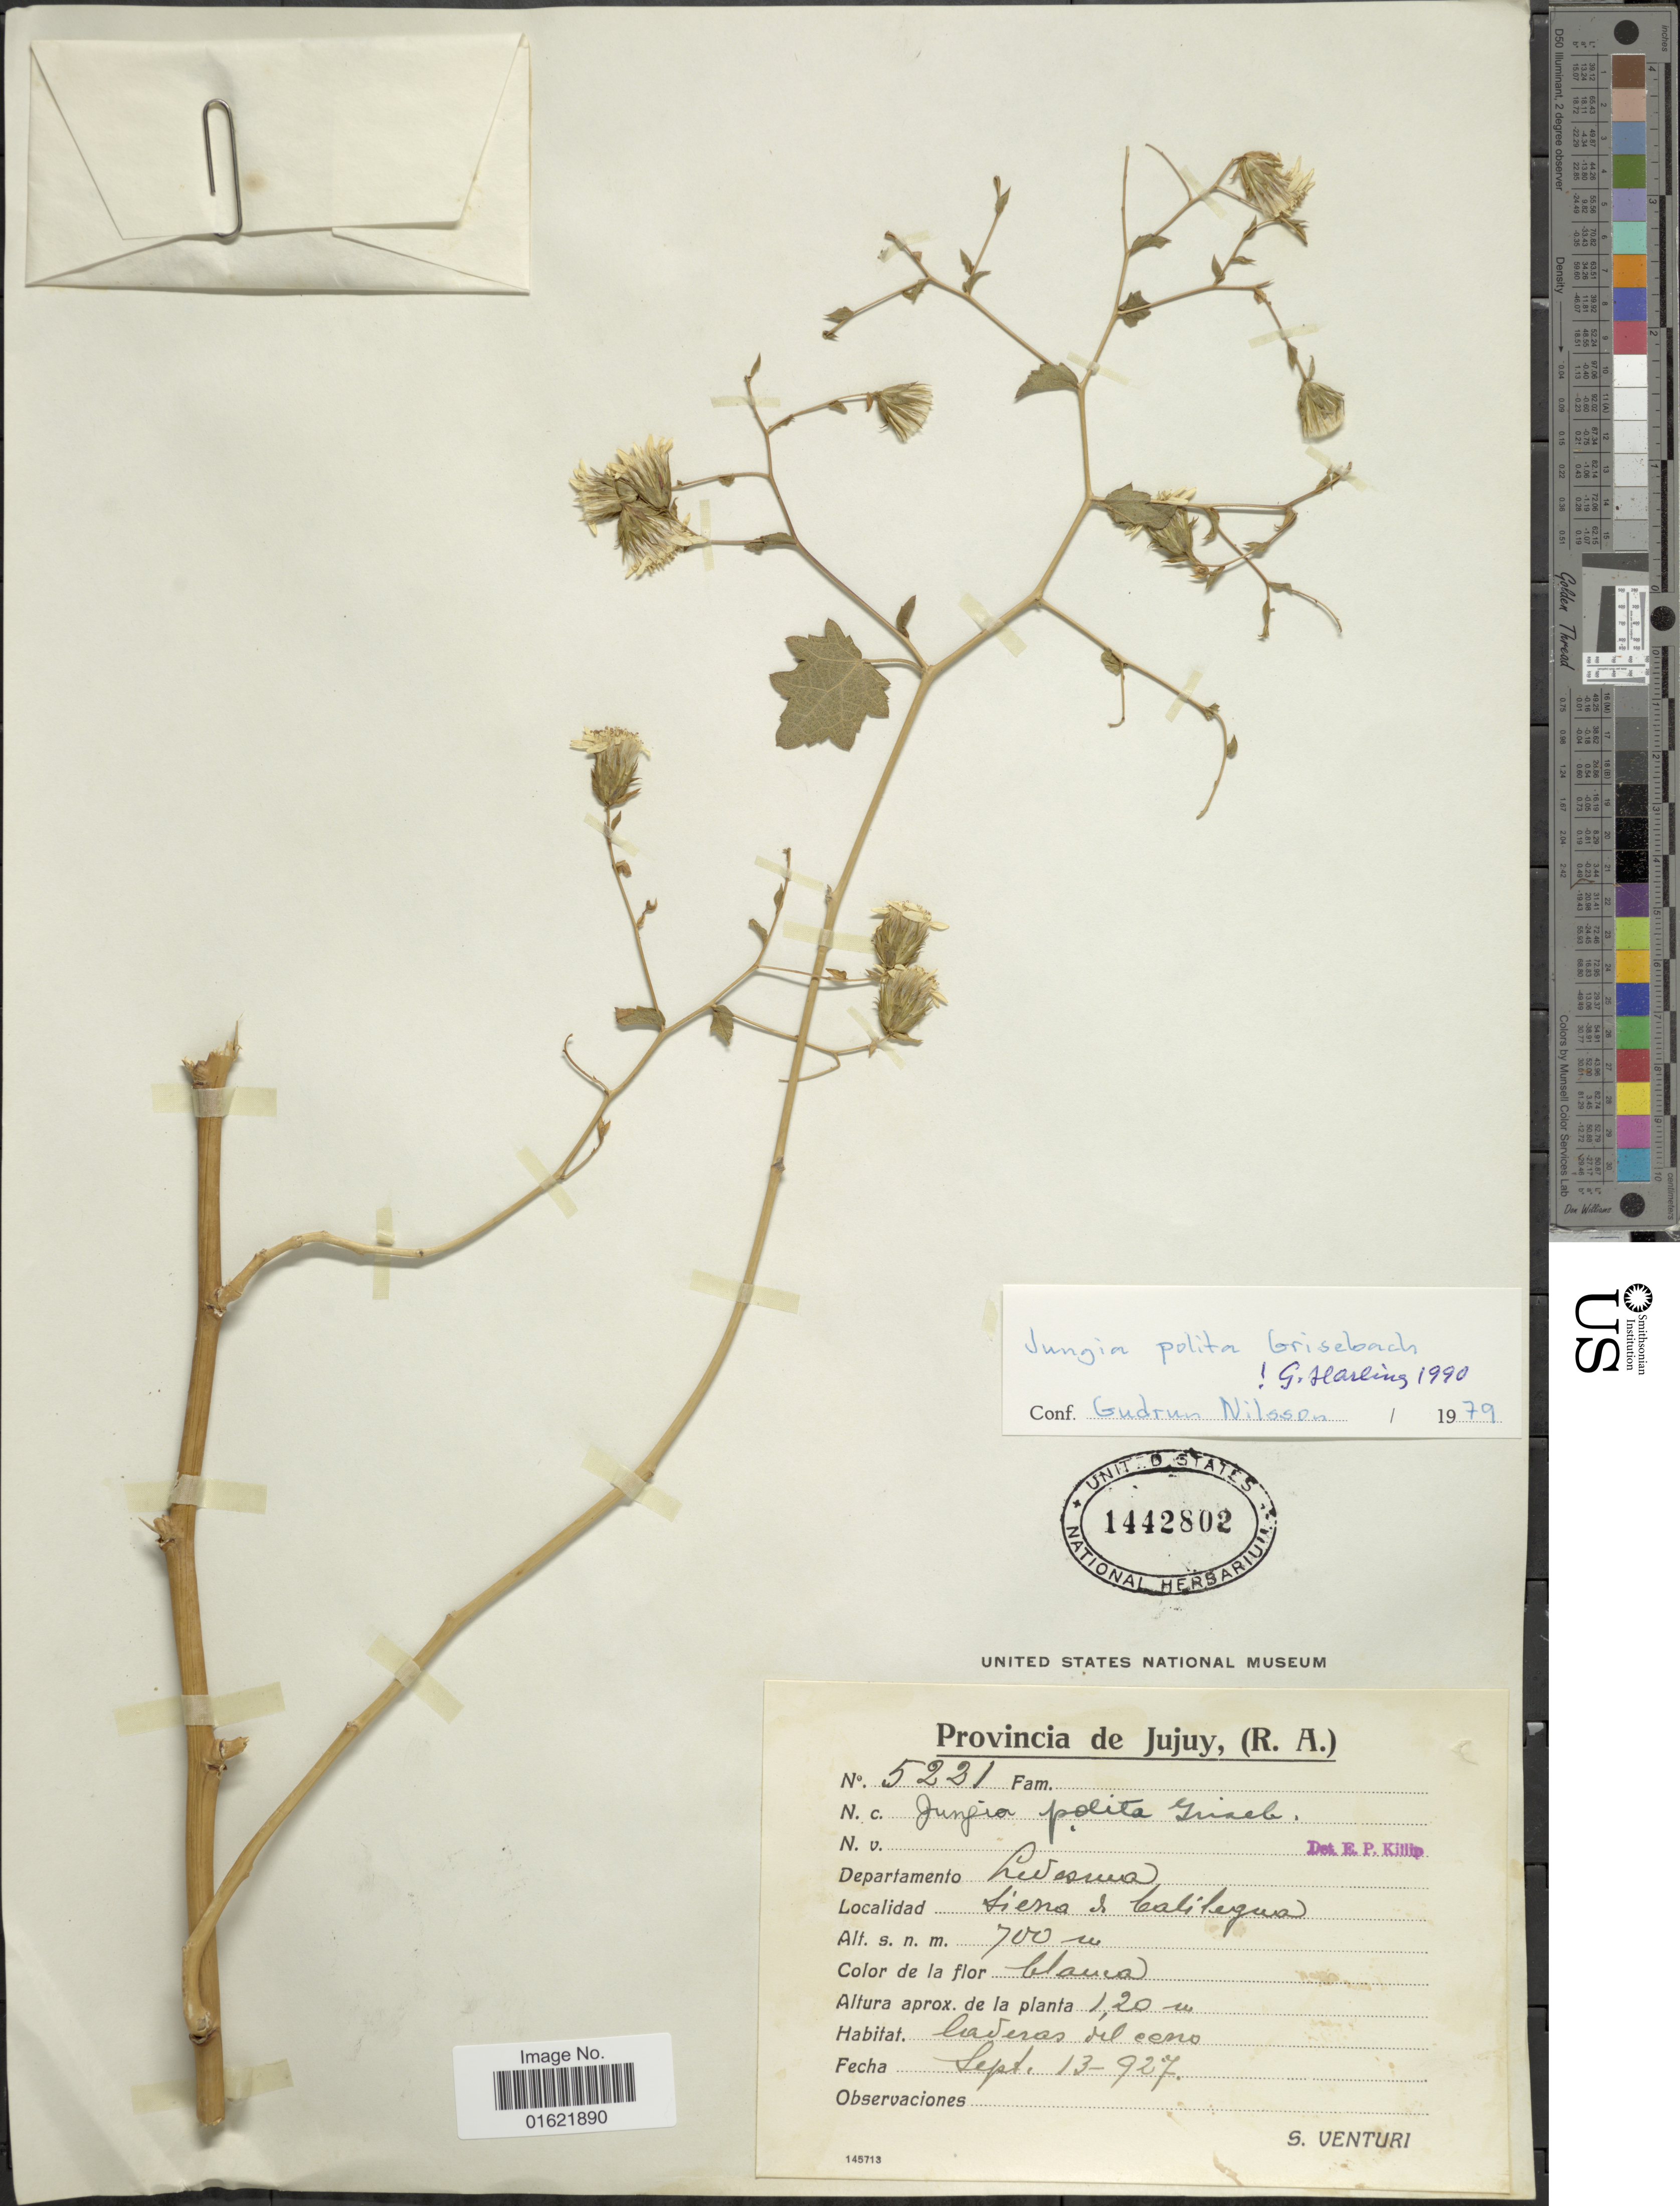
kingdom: Plantae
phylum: Tracheophyta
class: Magnoliopsida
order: Asterales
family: Asteraceae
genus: Jungia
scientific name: Jungia polita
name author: Griseb.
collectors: S. Venturi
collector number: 5221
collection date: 1927-09-13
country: Argentina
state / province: Jujuy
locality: Provincia de Jujuy, (R. A.), Sierra de Caligua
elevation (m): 700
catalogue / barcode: US 1442802